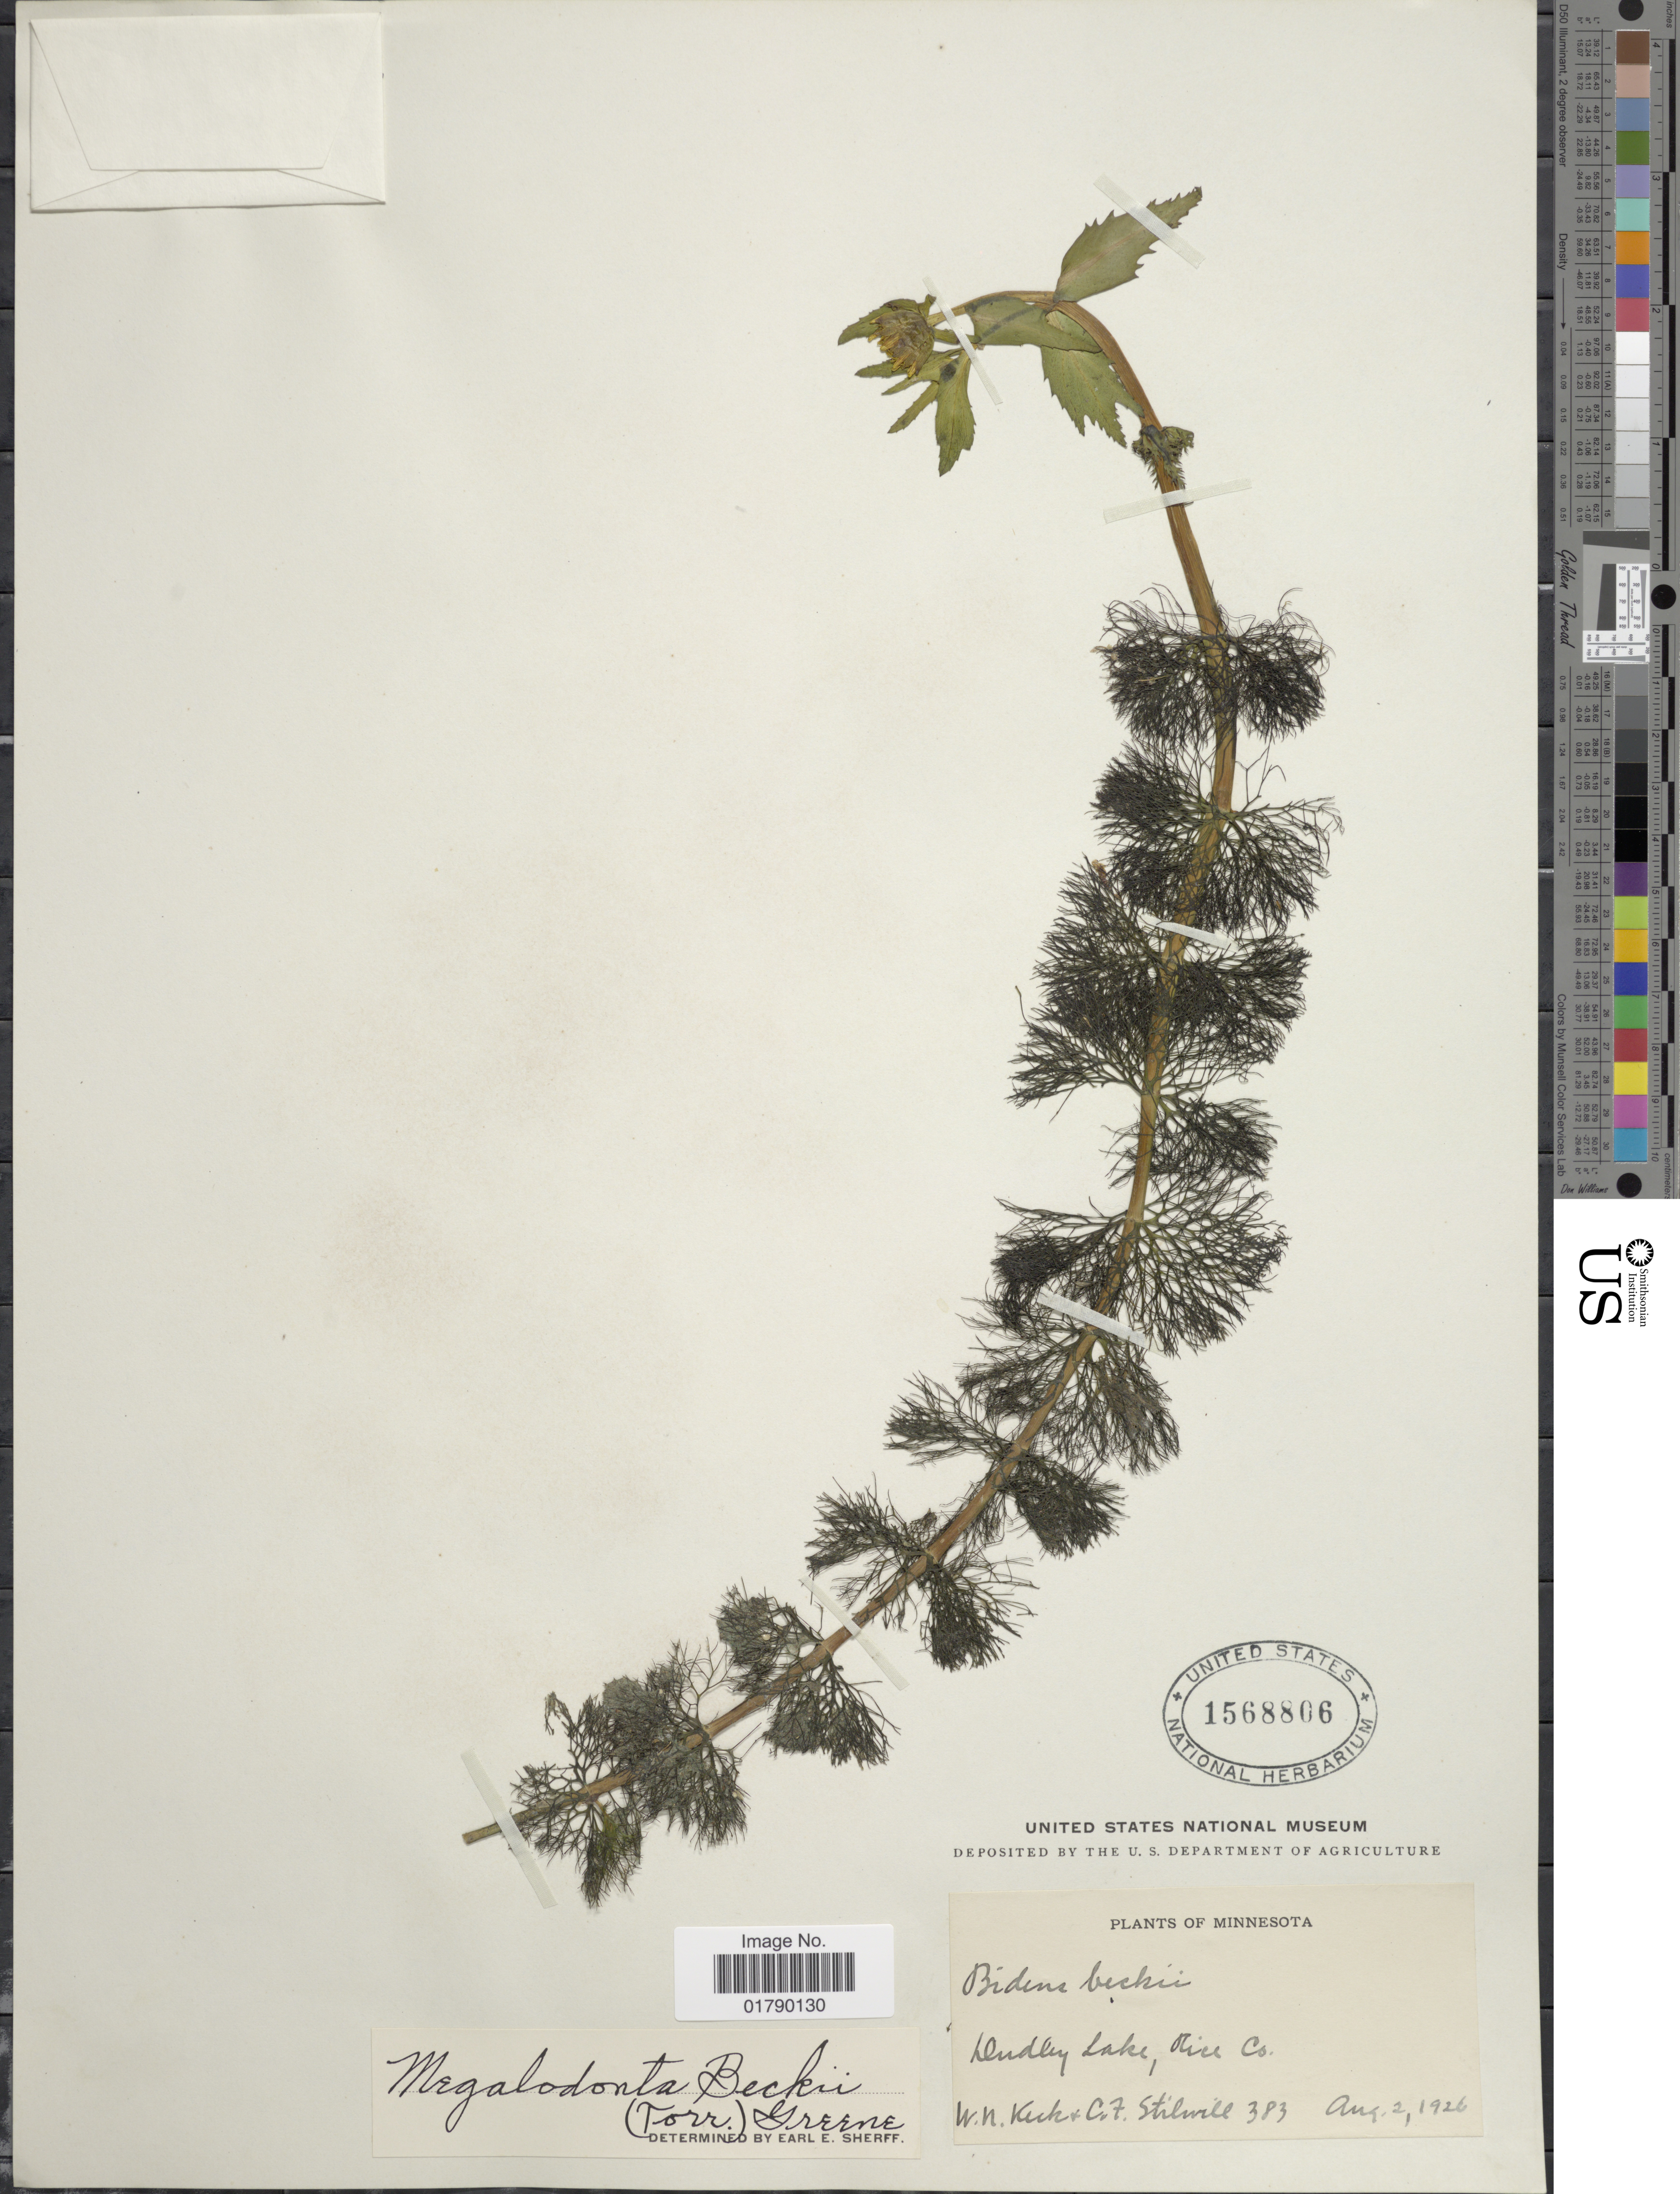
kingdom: Plantae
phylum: Tracheophyta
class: Magnoliopsida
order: Asterales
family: Asteraceae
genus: Megalodonta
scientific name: Megalodonta sp.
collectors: W. Keck & C. Stilwill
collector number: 383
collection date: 1926-08-02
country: United States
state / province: Minnesota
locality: Dudly Lake, Rice Co.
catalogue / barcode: US 1568806